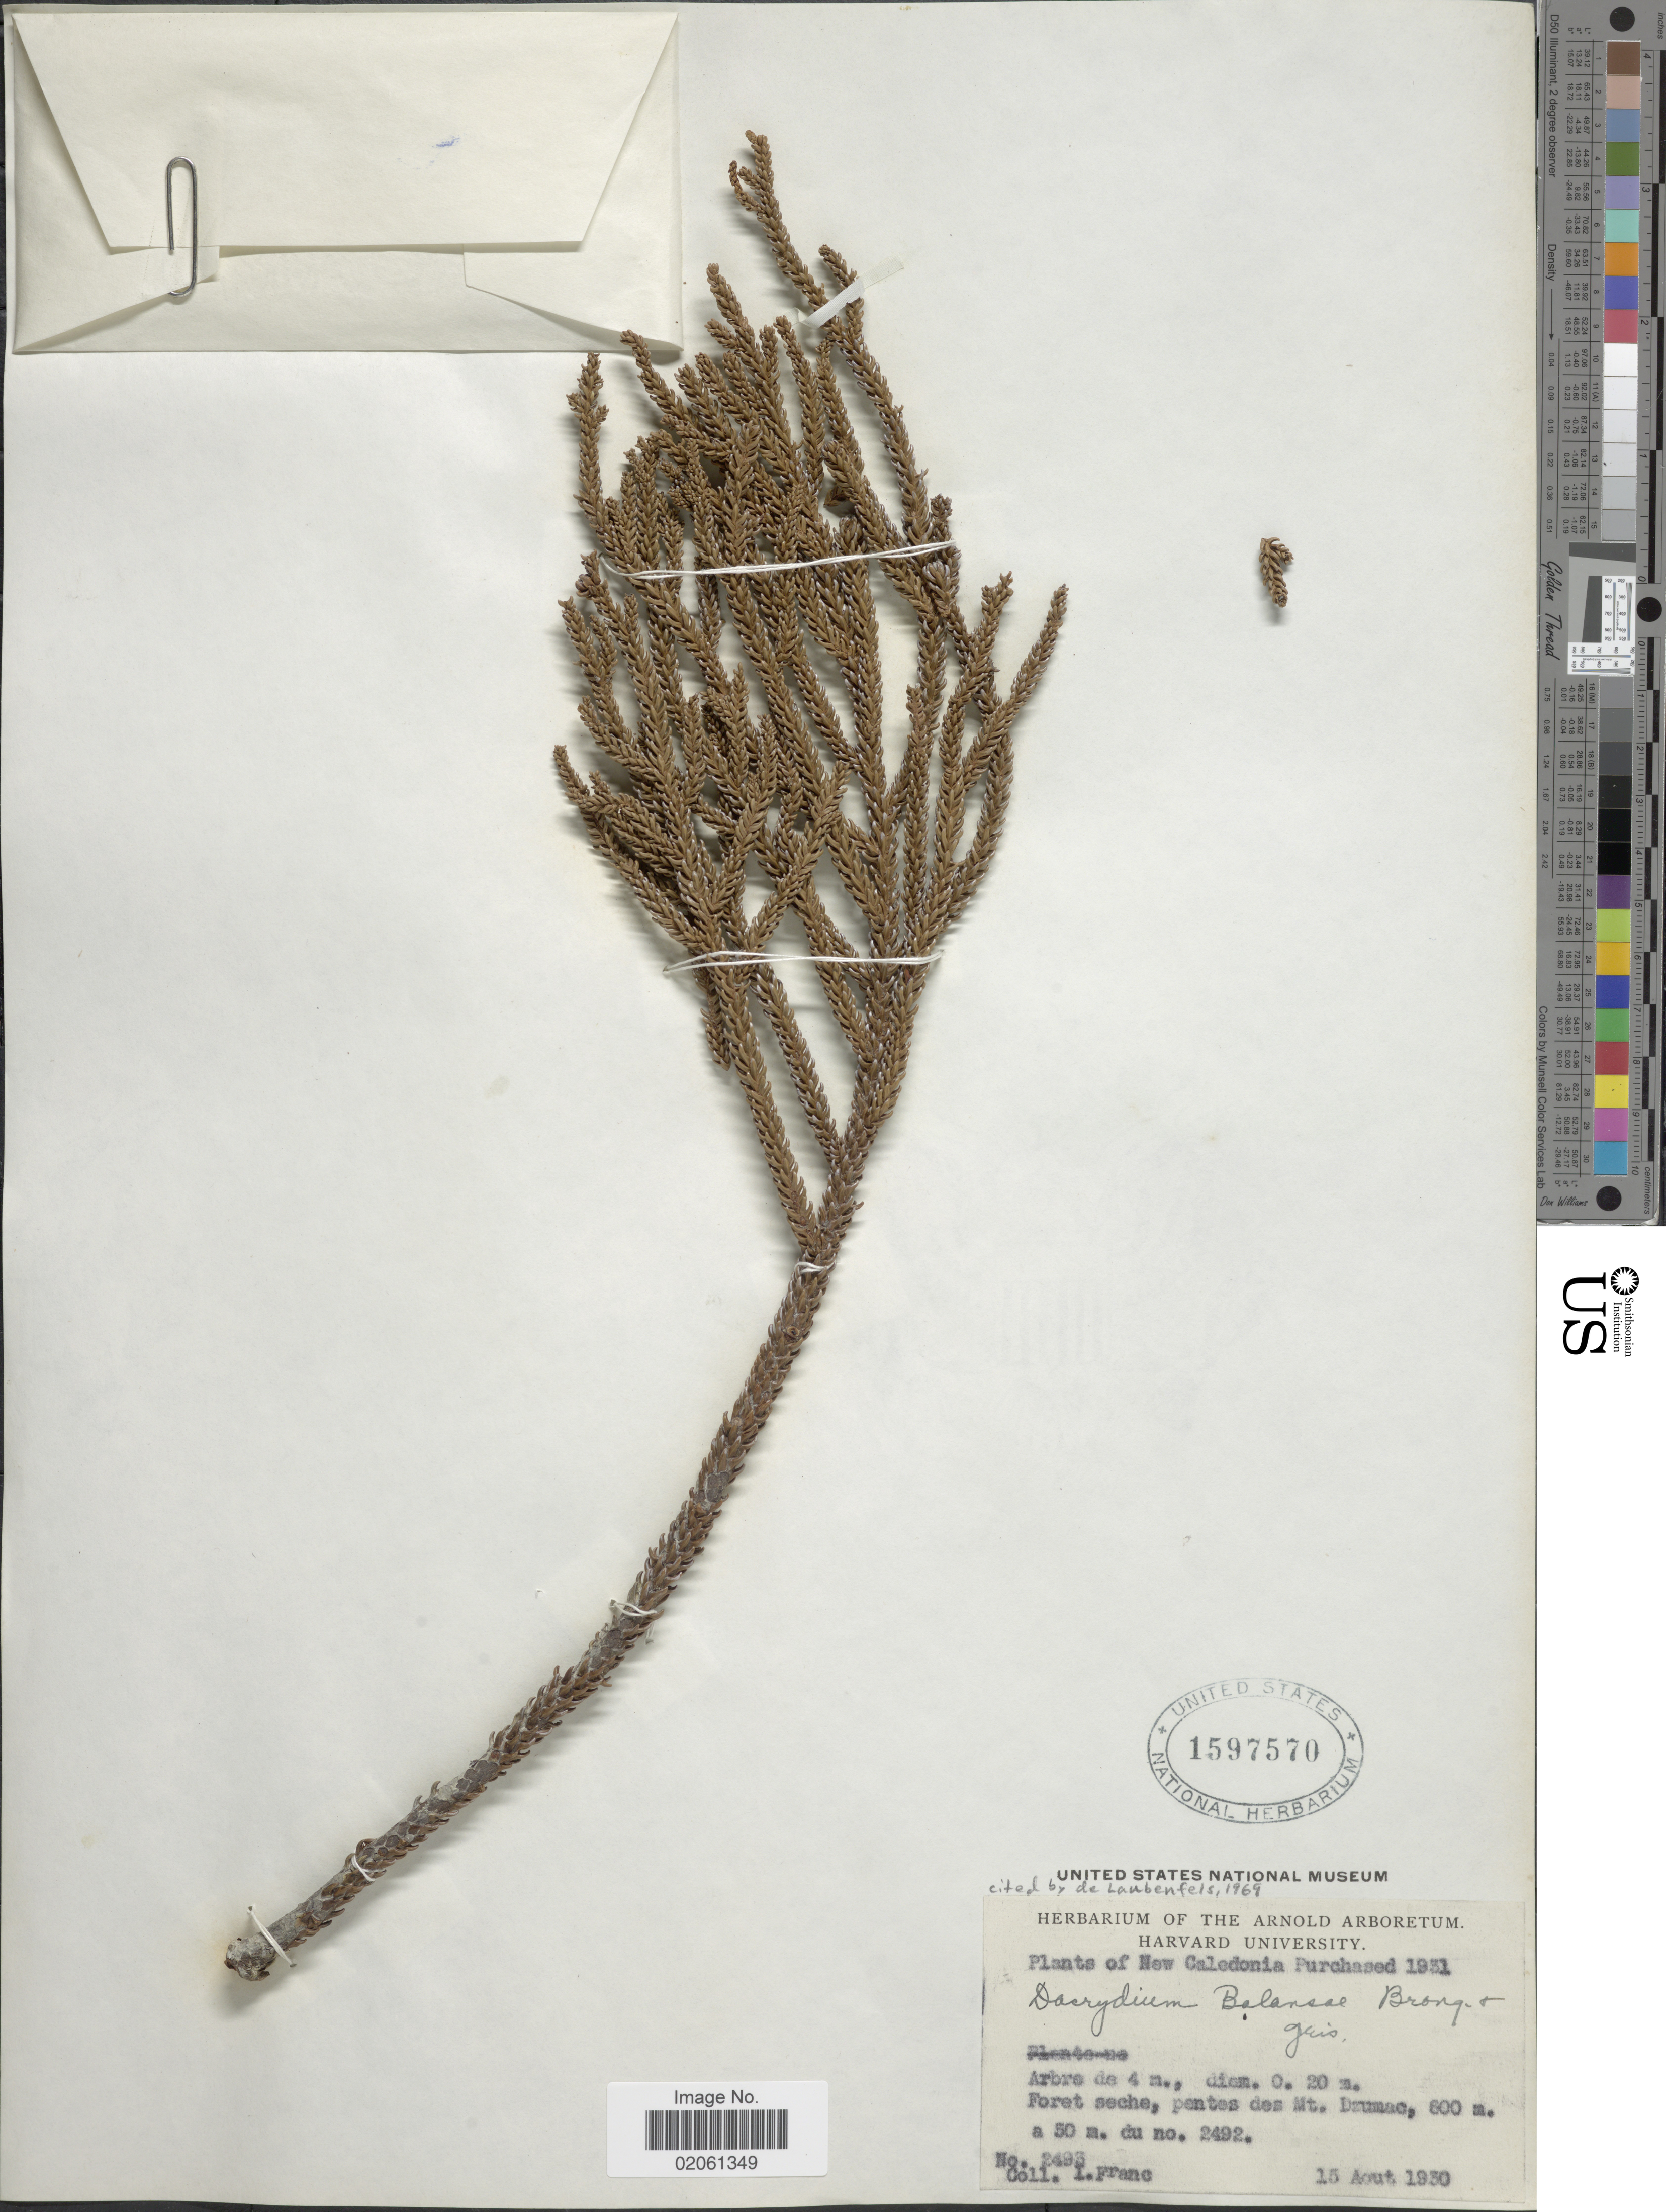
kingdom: Plantae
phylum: Tracheophyta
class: Pinopsida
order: Pinales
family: Podocarpaceae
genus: Dacrydium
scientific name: Dacrydium balansae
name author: Brongn. & Gris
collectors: I. Franc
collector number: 2493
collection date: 1930-08-15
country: New Caledonia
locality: Mt. Dzumac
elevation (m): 800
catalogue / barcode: US 1597570